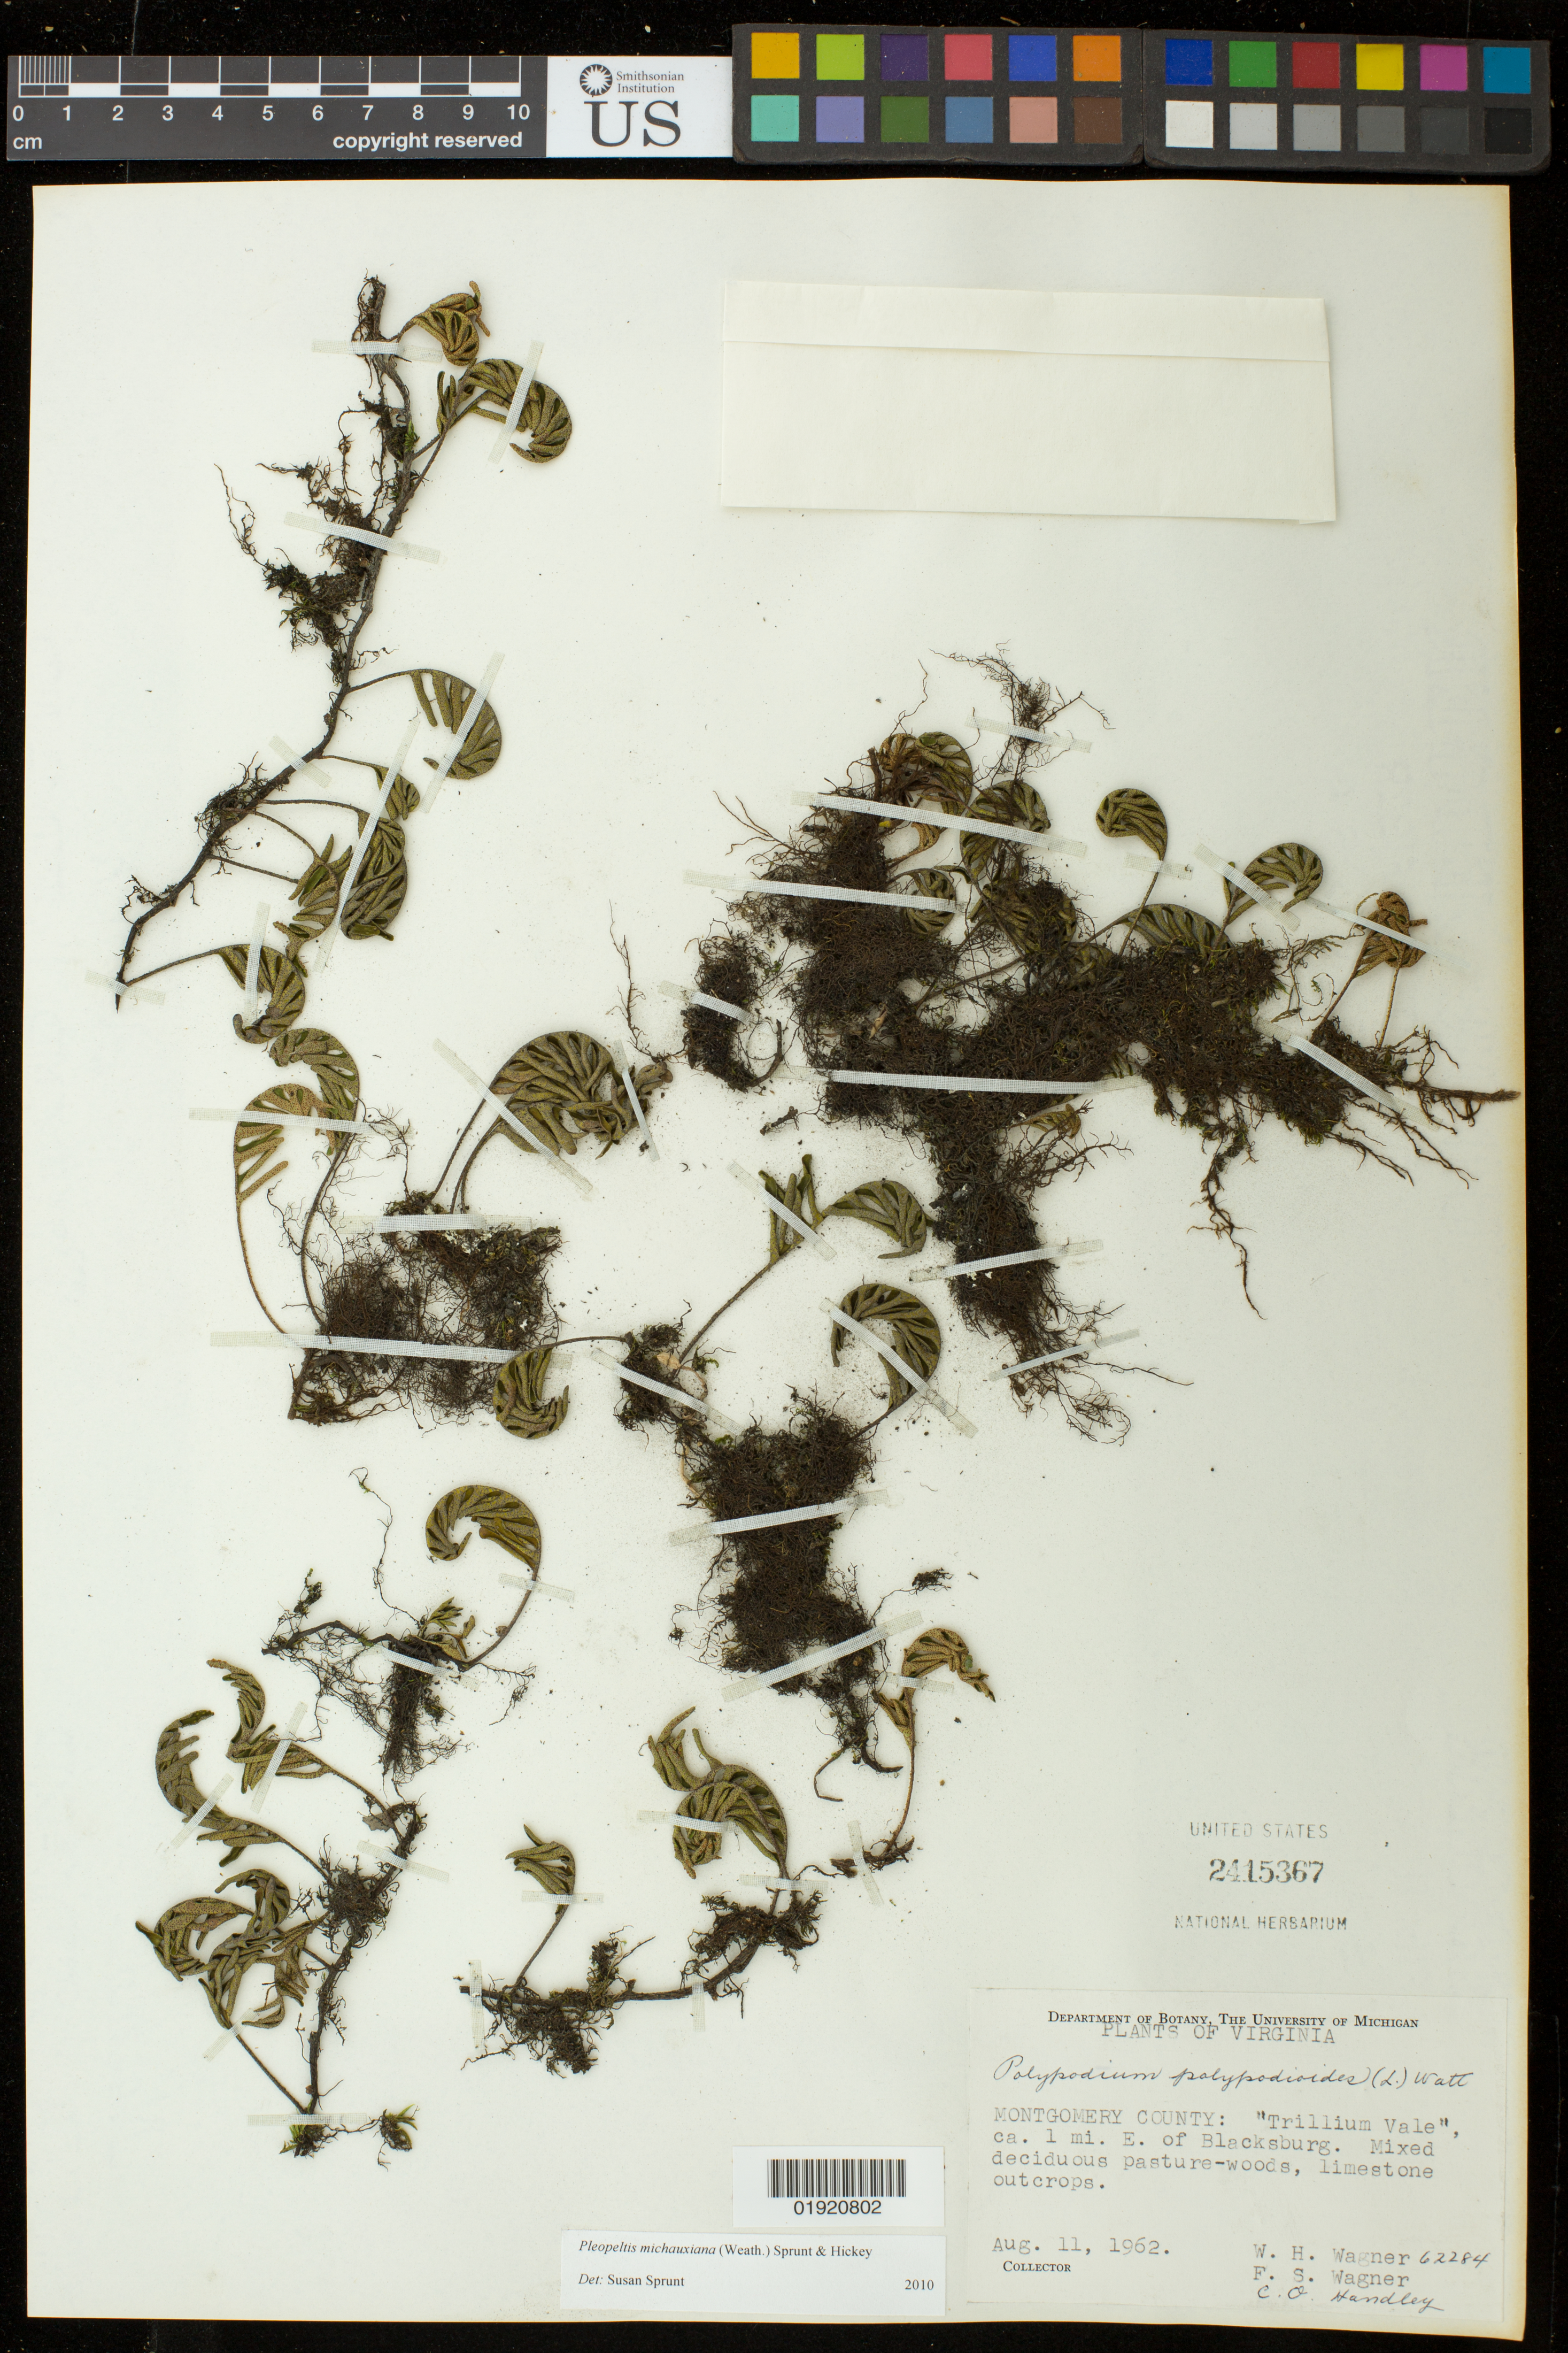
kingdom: Plantae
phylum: Tracheophyta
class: Polypodiopsida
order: Polypodiales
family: Polypodiaceae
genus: Pleopeltis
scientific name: Pleopeltis michauxiana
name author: (Weath.) Hickey & Sprunt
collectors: W. H. Wagner, F. S. Wagner & C. O. Handley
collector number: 62284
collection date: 1962-08-11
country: United States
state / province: Virginia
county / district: Montgomery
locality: Virginia. Montgomery County: "Trillium Vale" ca. 1 mi. E. of Blacksburg.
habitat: Mixed deciduous pasture-woods, limestone outcrops.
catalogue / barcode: US 2415367